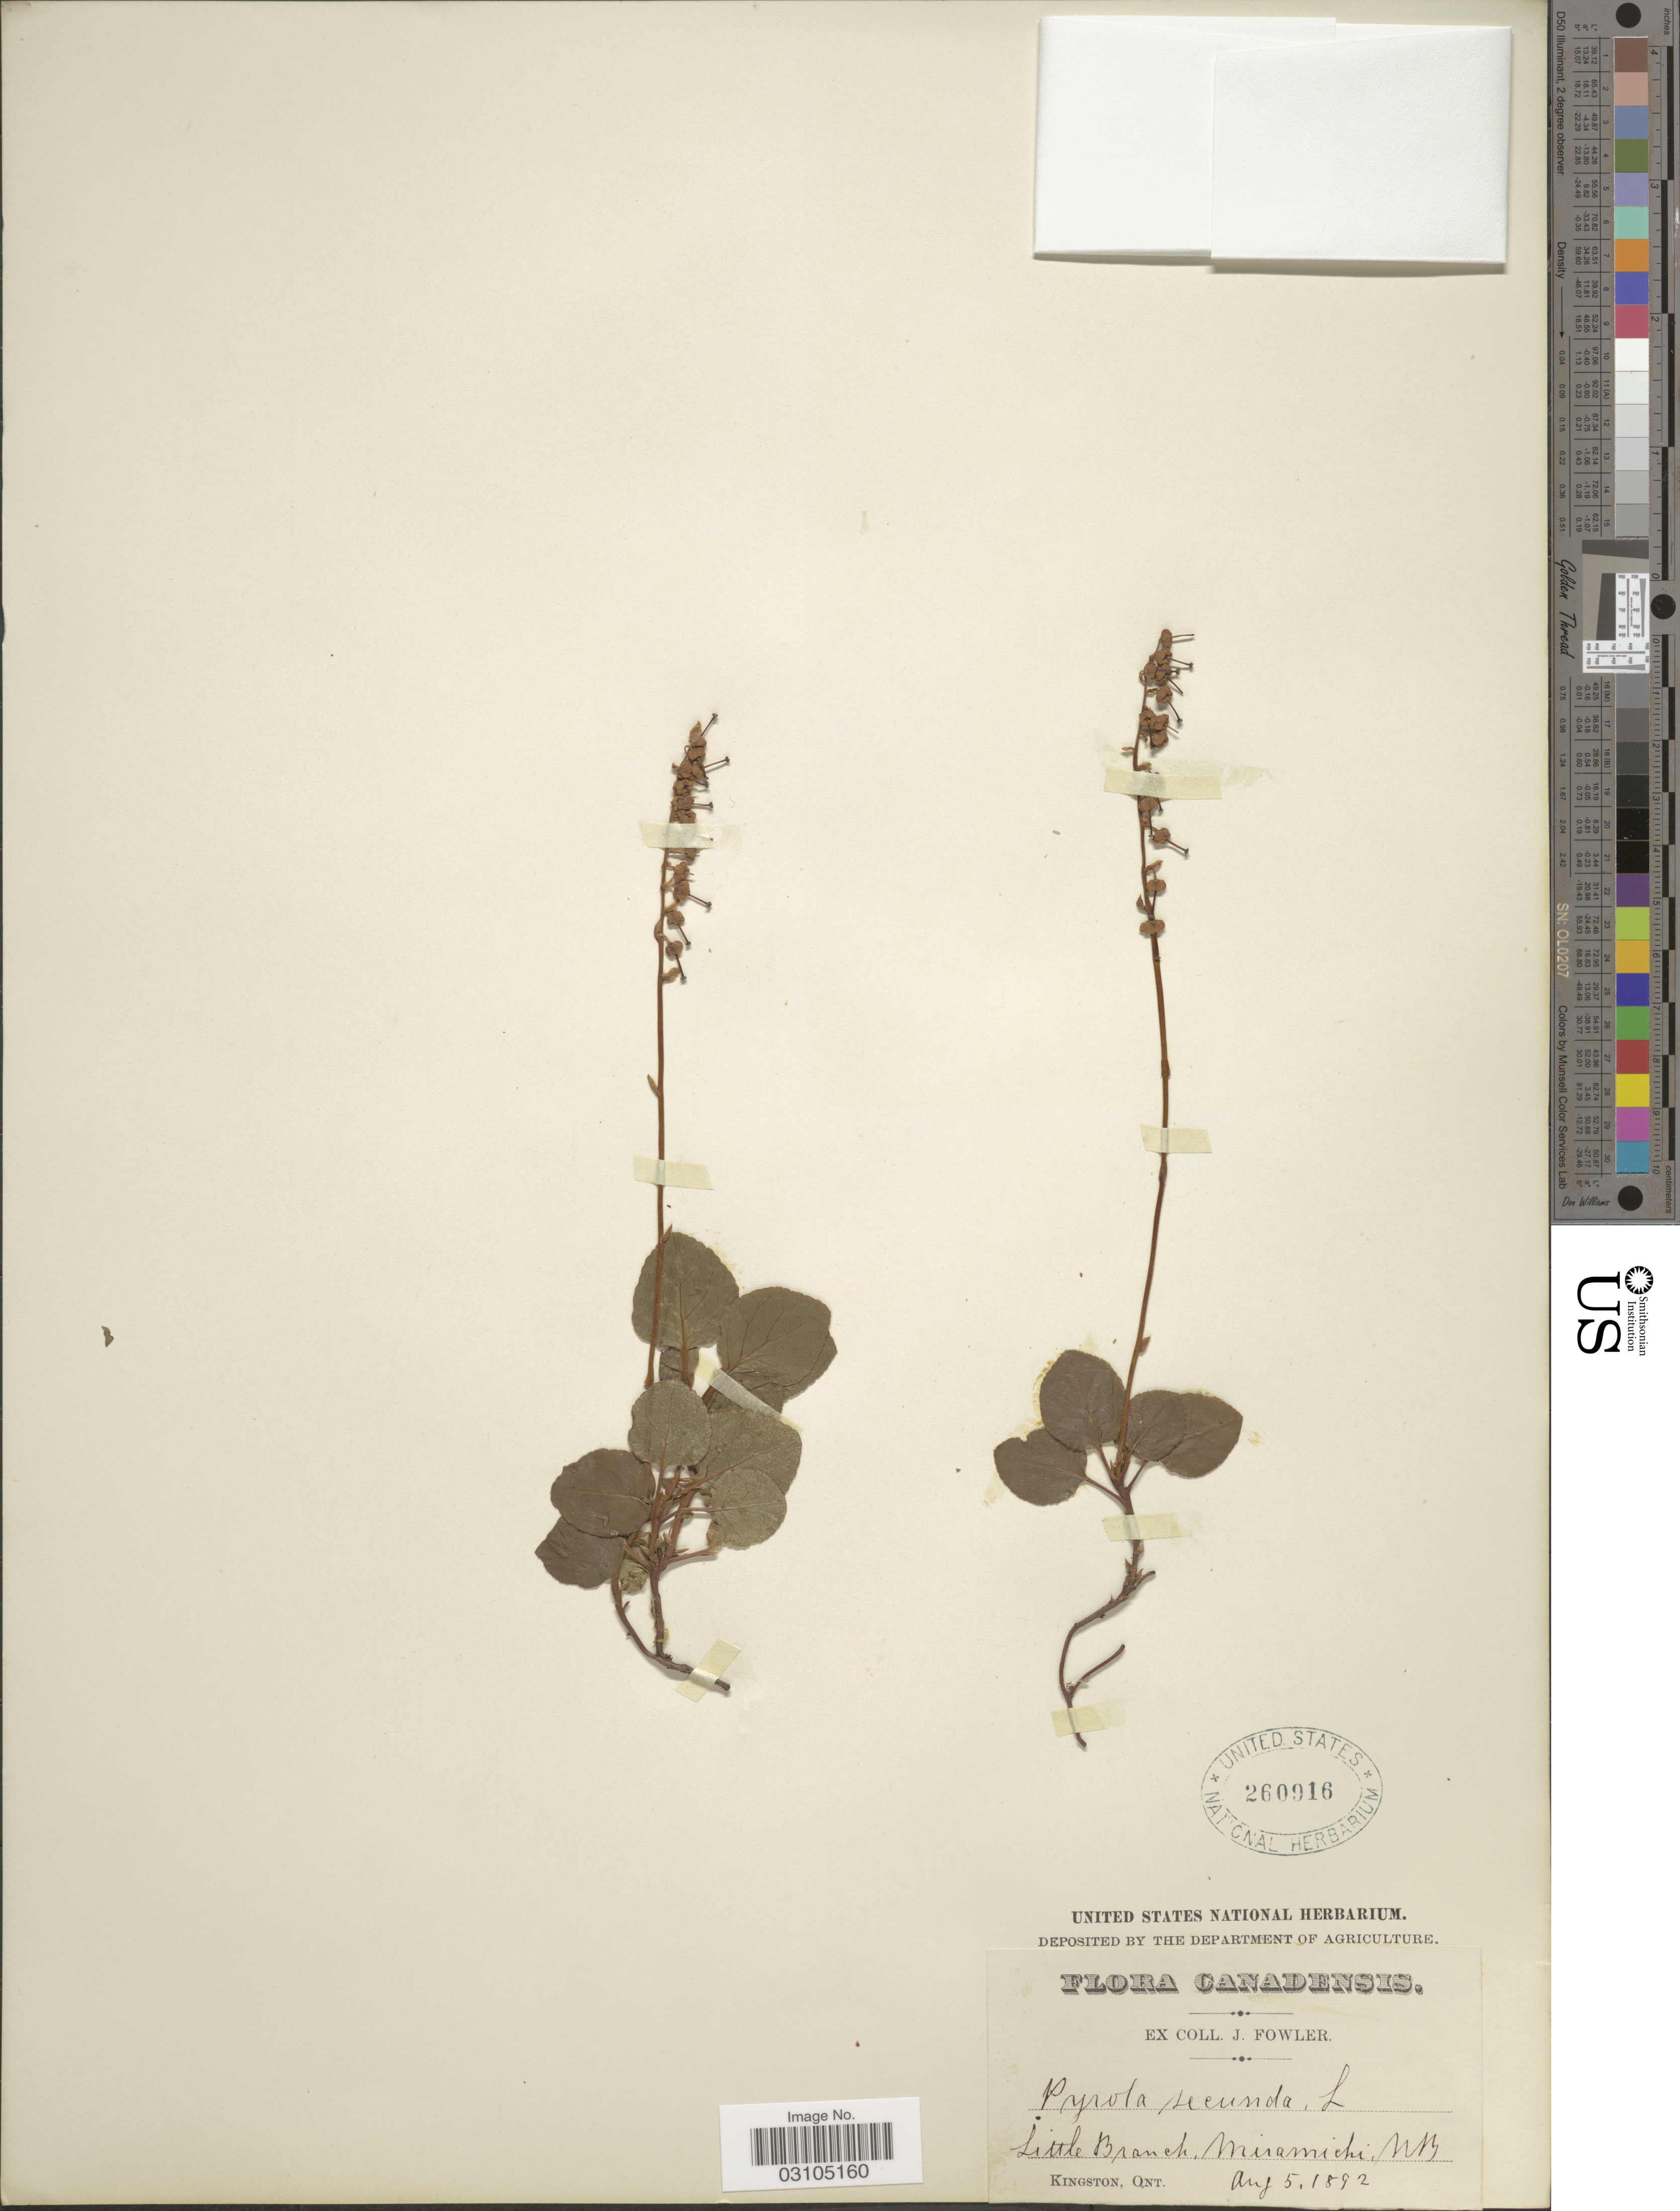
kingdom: Plantae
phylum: Tracheophyta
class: Magnoliopsida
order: Ericales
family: Ericaceae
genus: Orthilia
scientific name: Orthilia secunda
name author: (L.) House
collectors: J. Fowler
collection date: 1892-08-05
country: Canada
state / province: New Brunswick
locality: Little Branch. Miramichi, NB.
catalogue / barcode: US 260916